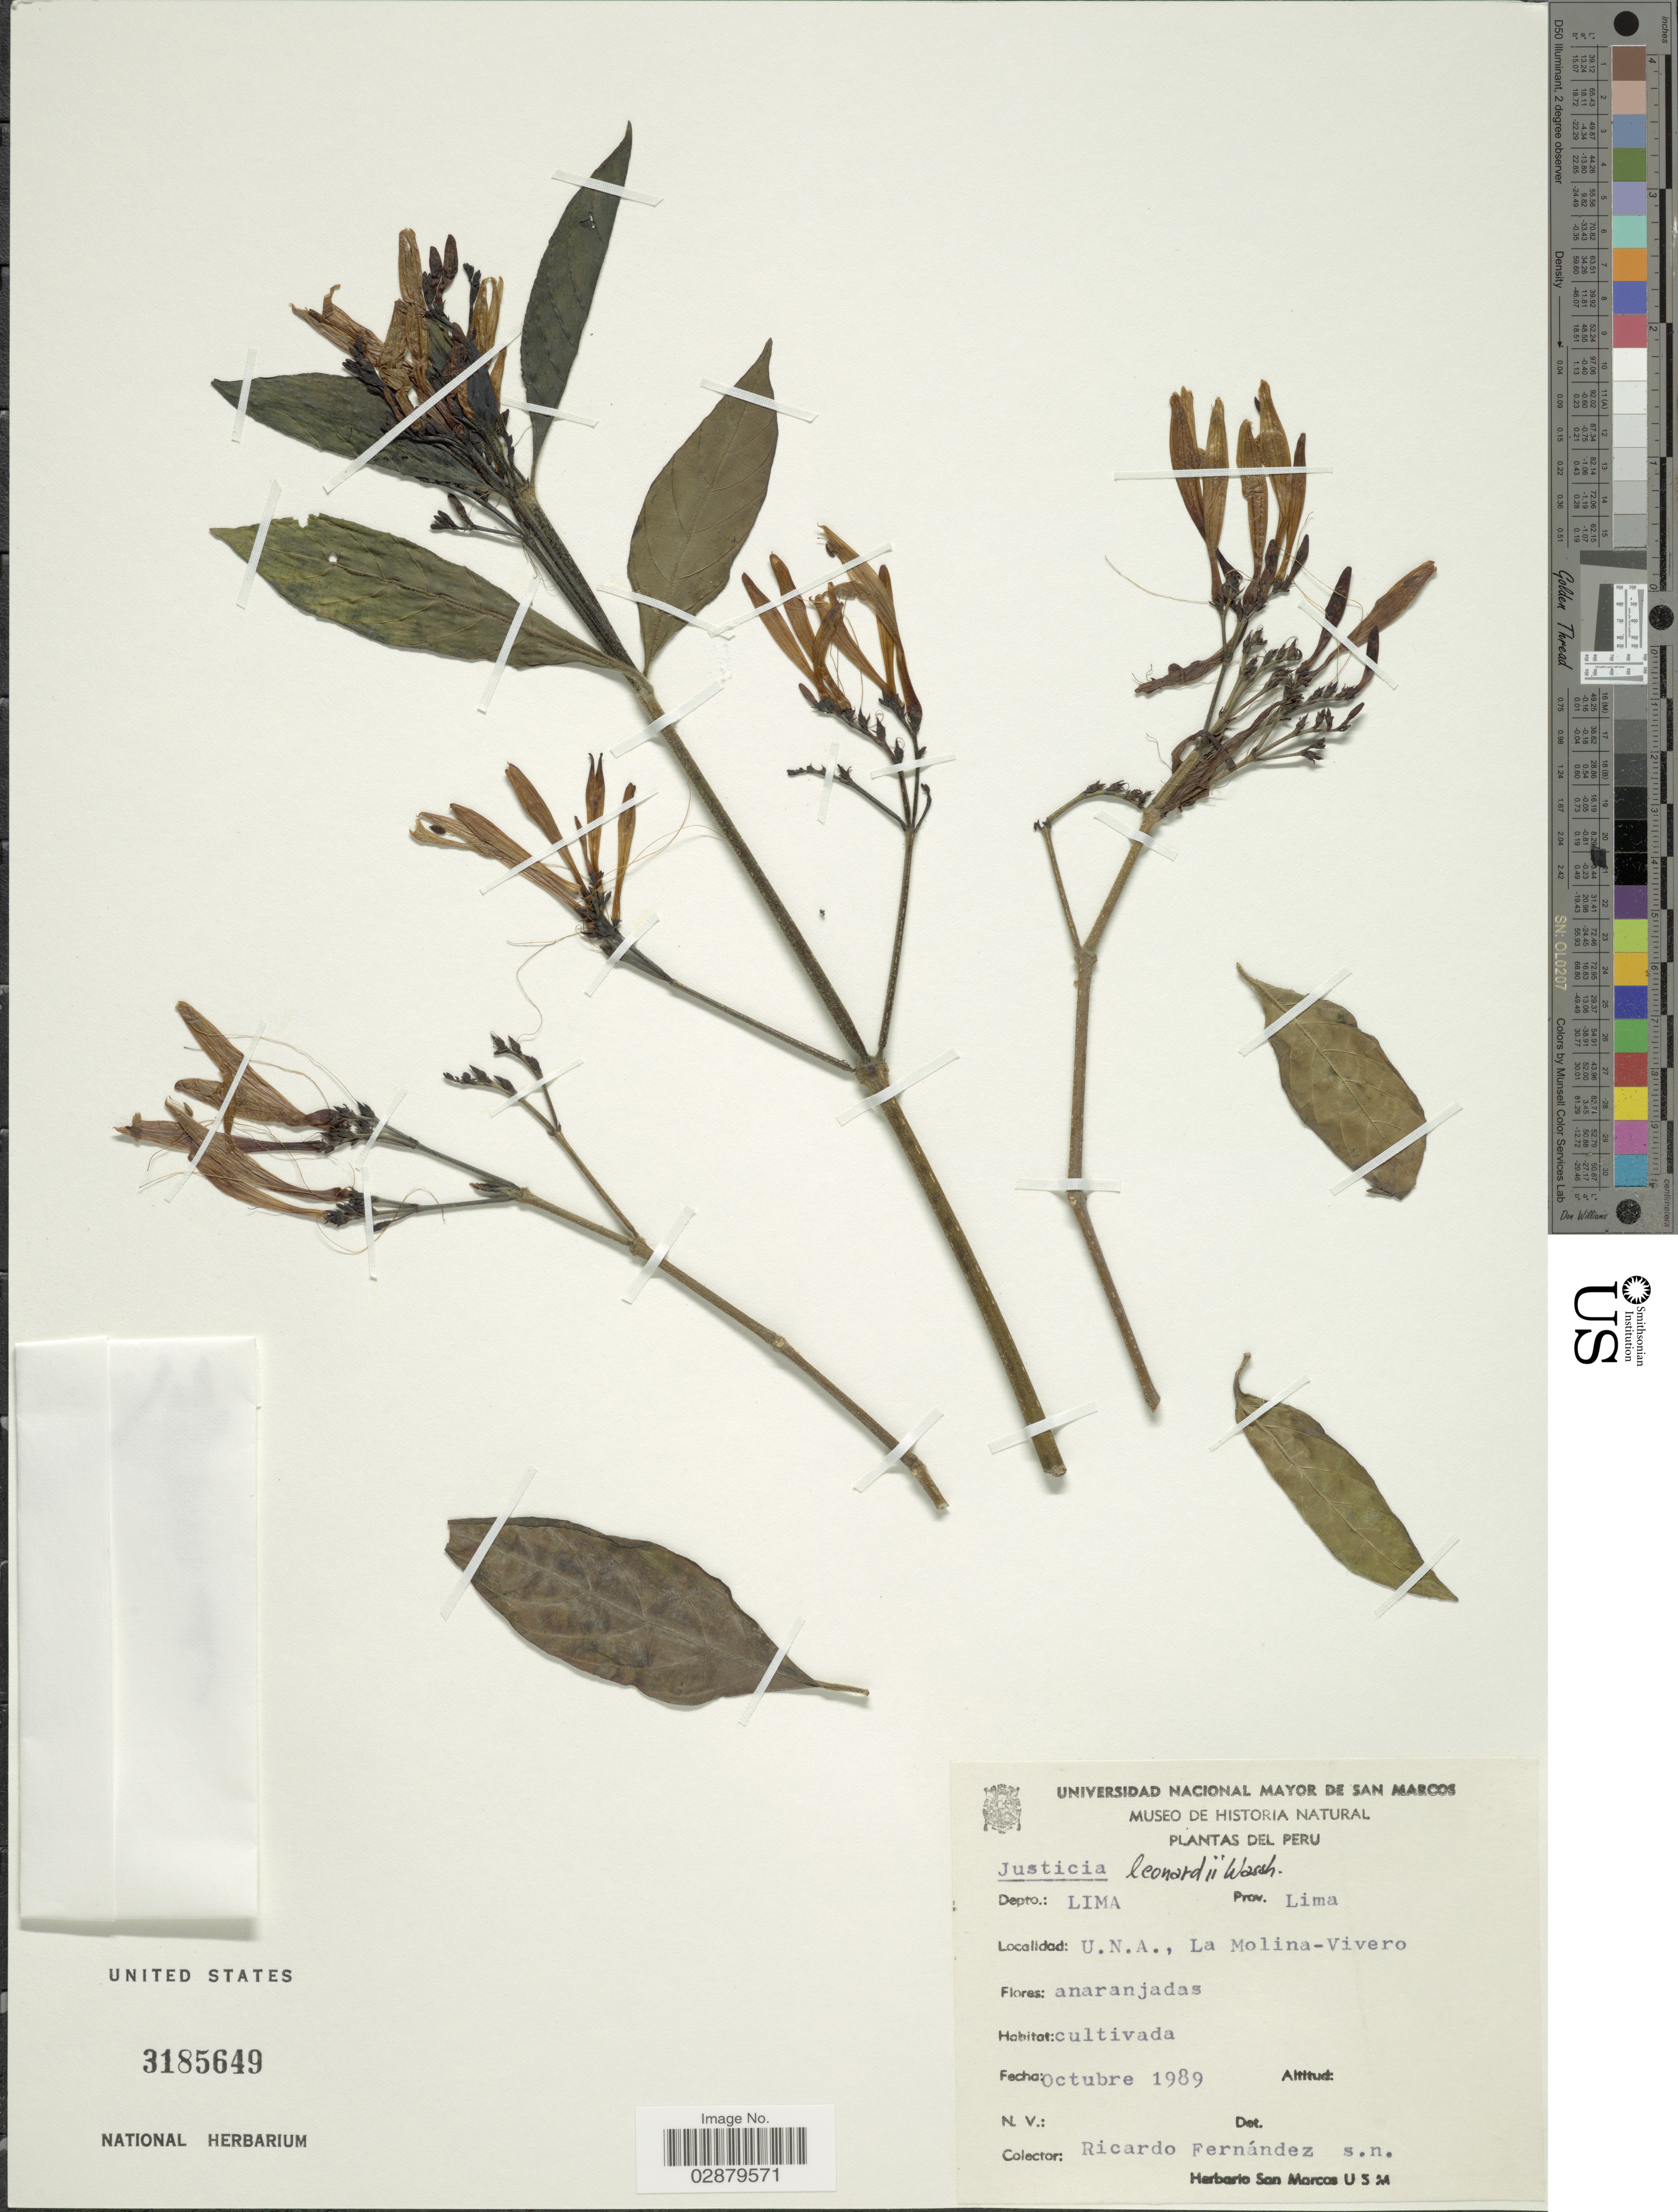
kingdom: Plantae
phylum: Tracheophyta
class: Magnoliopsida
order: Lamiales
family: Acanthaceae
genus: Justicia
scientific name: Justicia spicigera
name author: Schltdl.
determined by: Villanueva, Rosa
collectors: R. Fernández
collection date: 1989-10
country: Peru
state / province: Lima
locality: Depto.: Lima. U.N.A., La Molina-Vivero.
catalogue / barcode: US 3185649